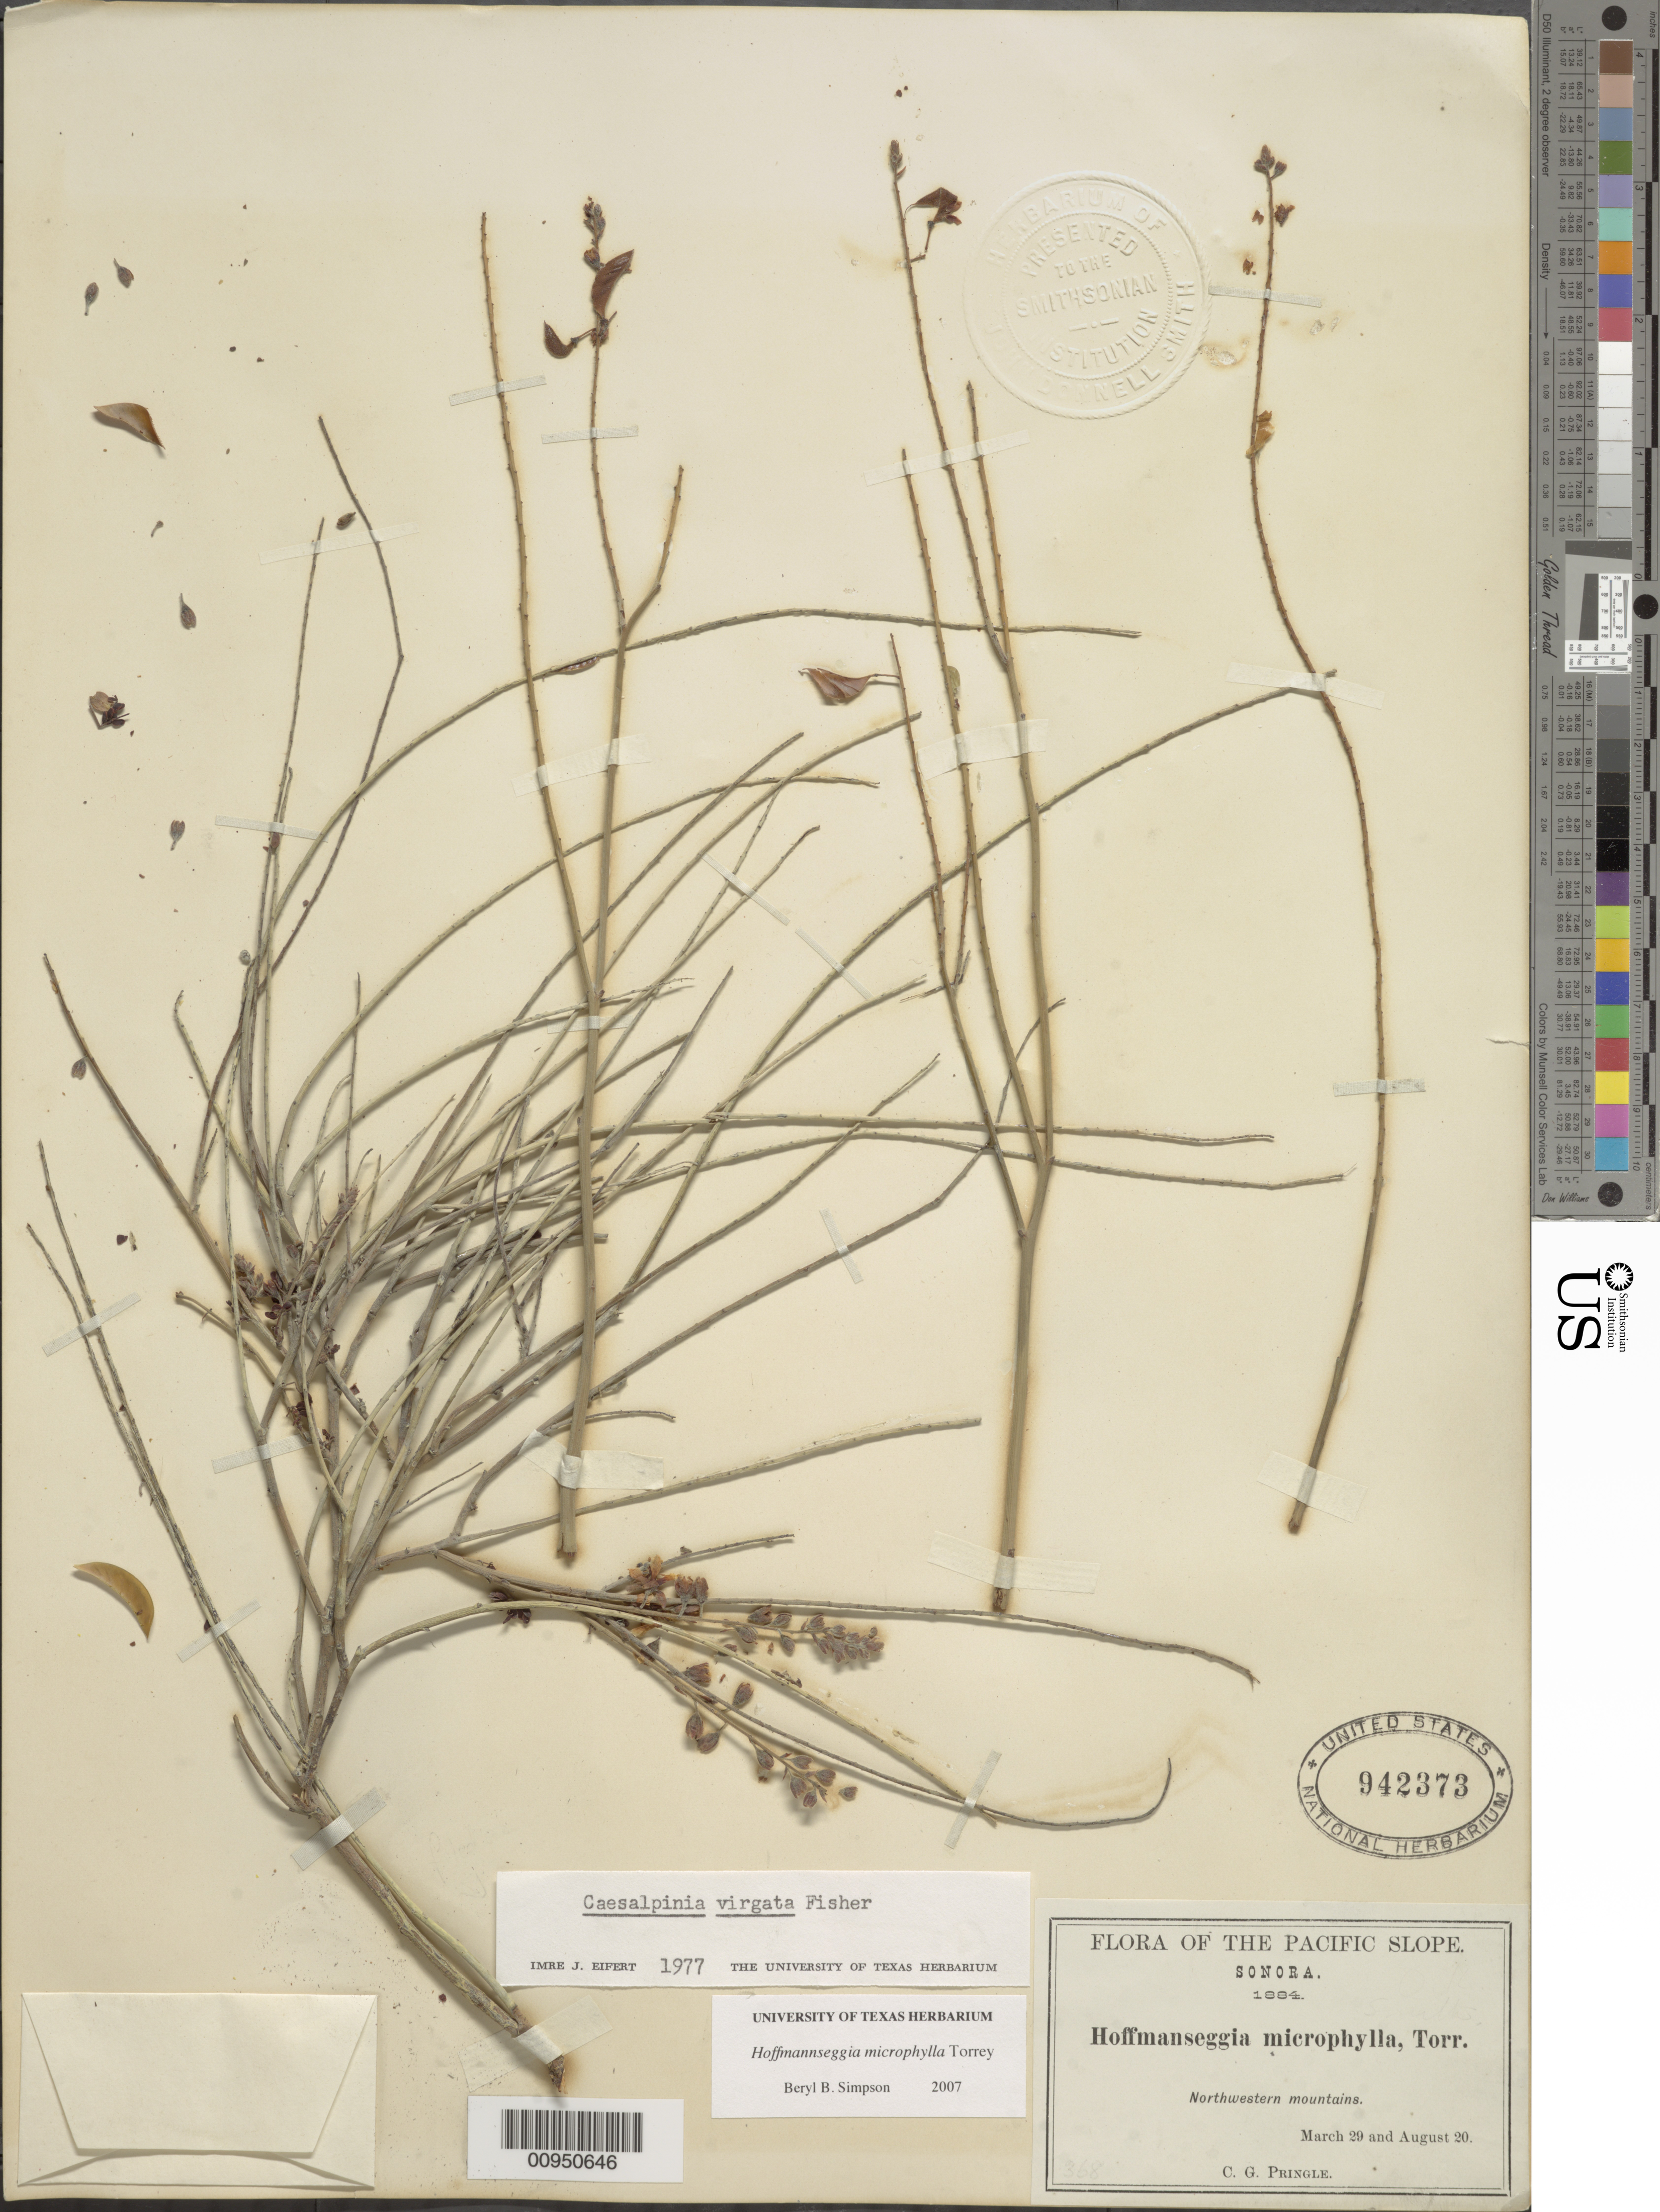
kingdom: Plantae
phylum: Tracheophyta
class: Magnoliopsida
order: Fabales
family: Fabaceae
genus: Hoffmannseggia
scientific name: Hoffmannseggia microphylla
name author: Torr.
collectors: C. G. Pringle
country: Mexico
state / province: Sonora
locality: Northwestern mountains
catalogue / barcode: US 942373